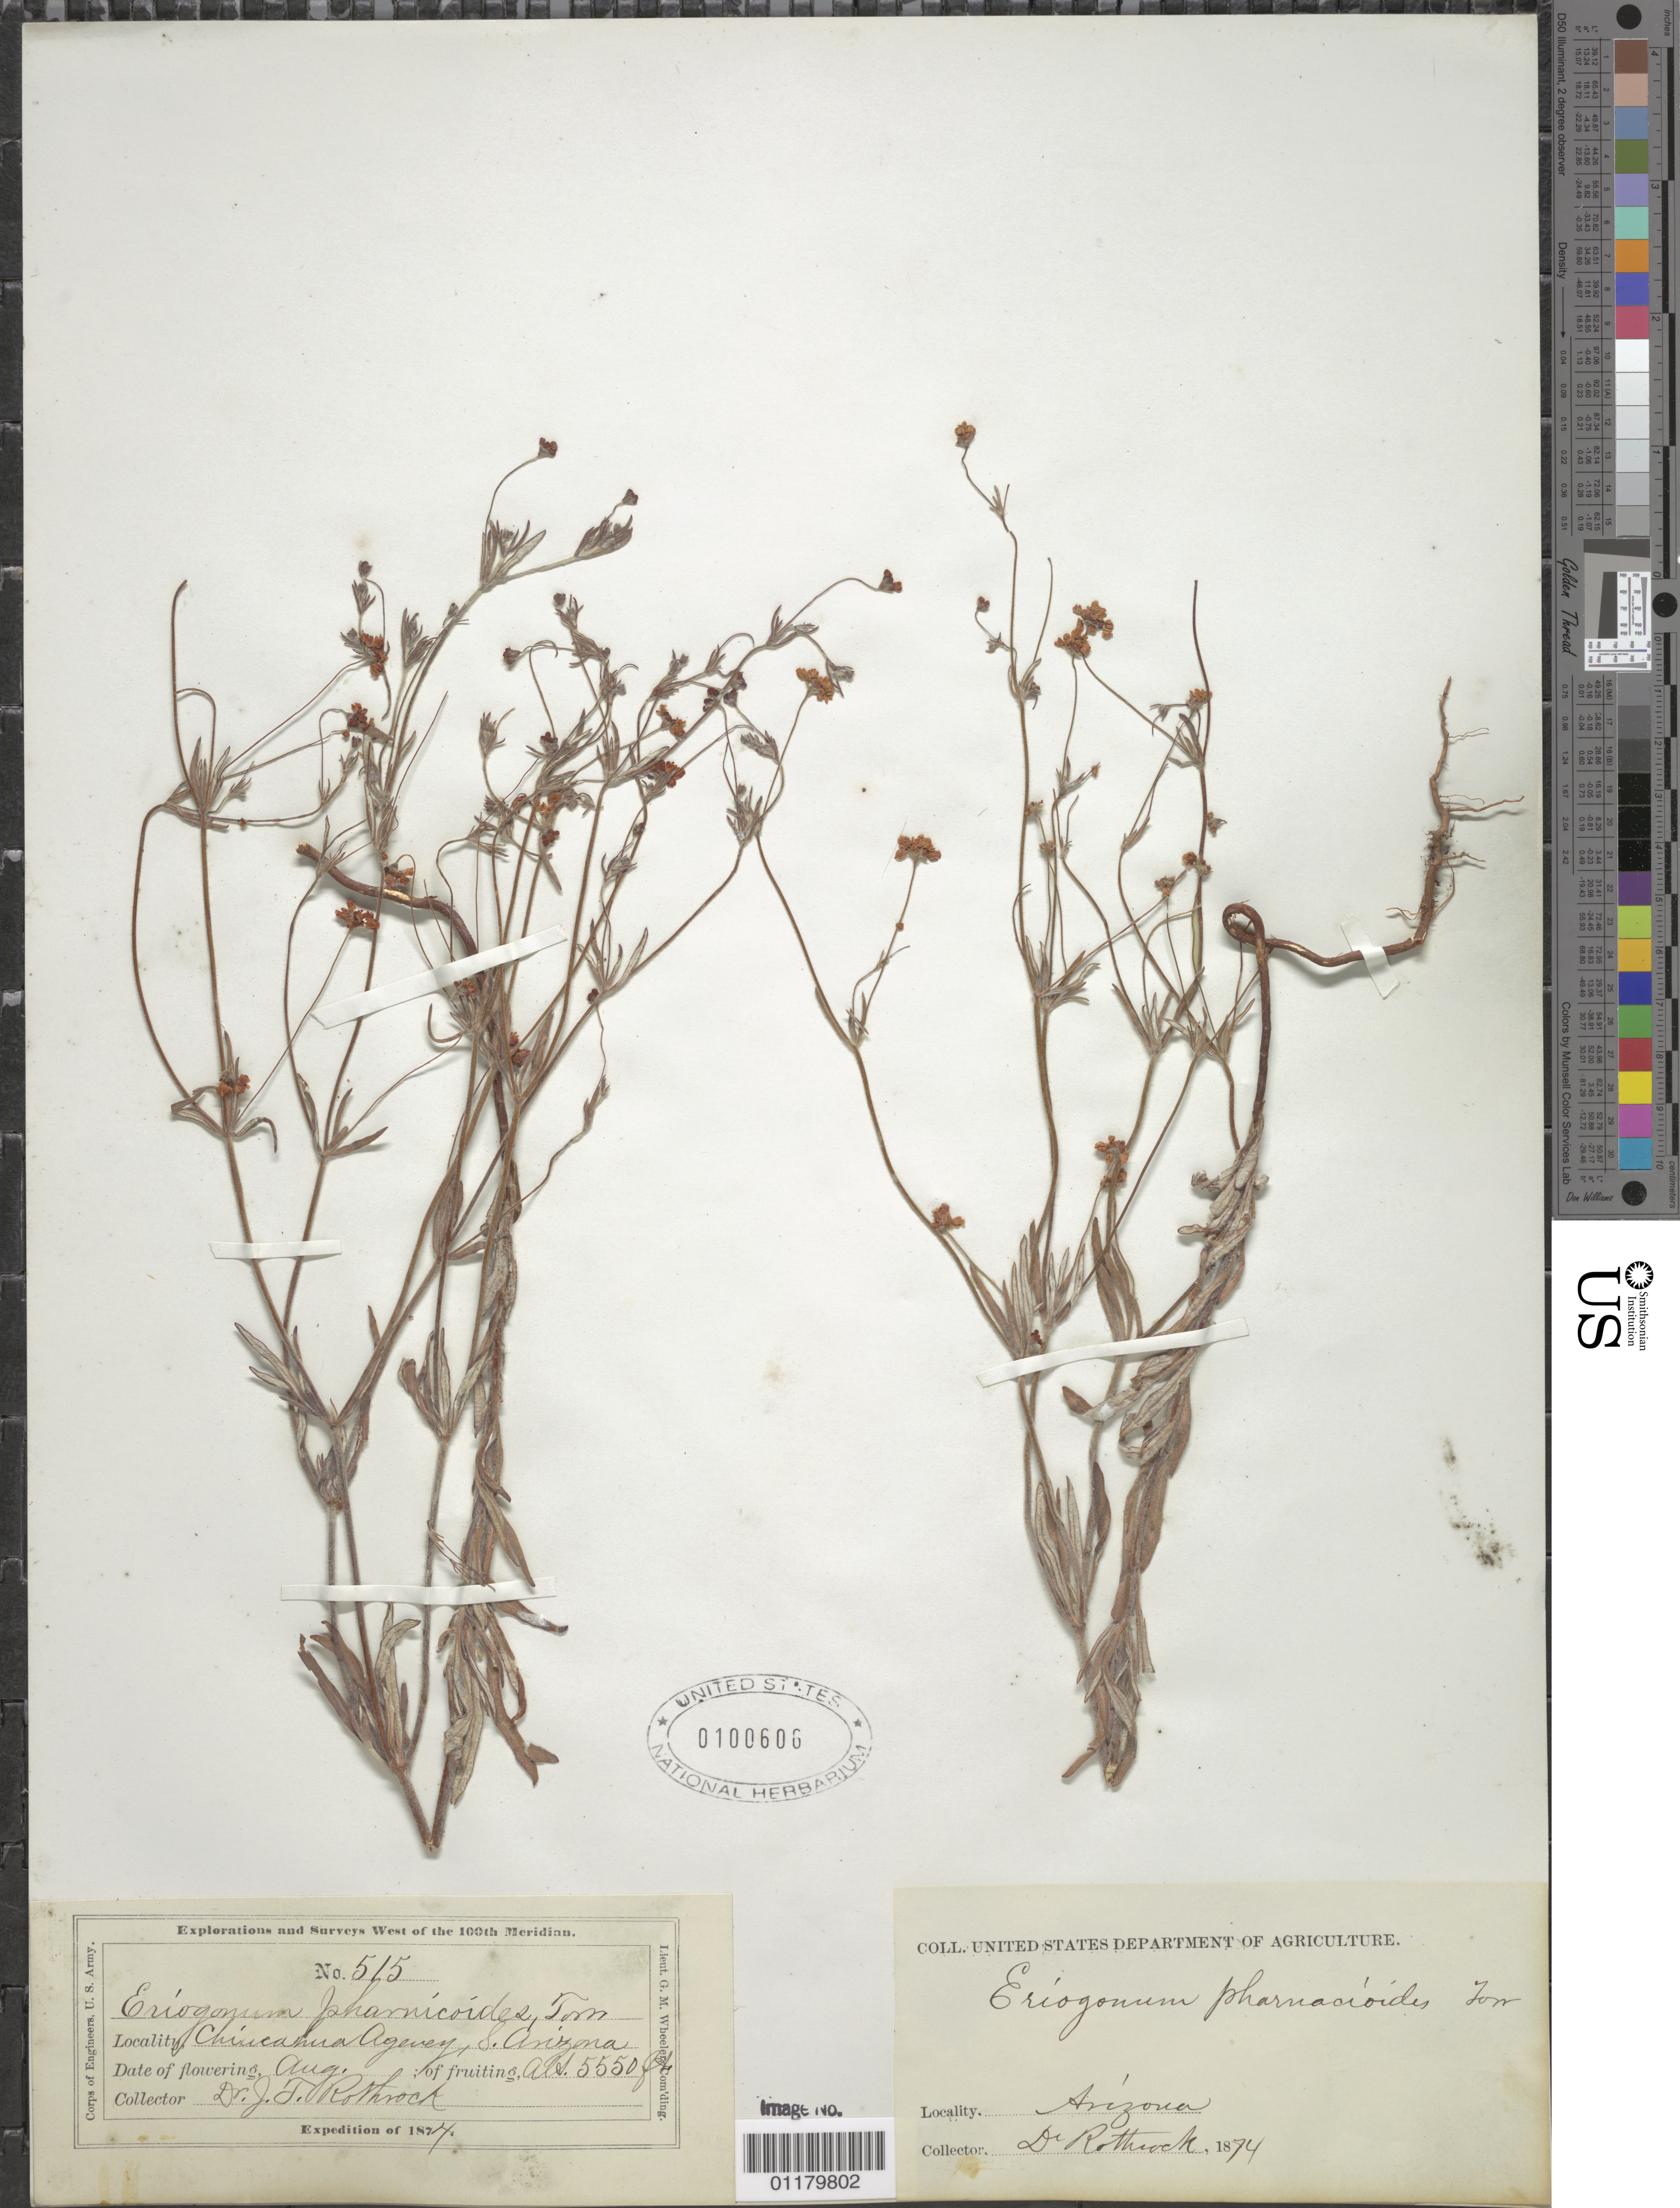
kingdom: Plantae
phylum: Tracheophyta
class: Magnoliopsida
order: Caryophyllales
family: Polygonaceae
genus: Eriogonum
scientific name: Eriogonum pharnaceoides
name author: Torr.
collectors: J. T. Rothrock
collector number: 515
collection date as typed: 1874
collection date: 1874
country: United States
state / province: Arizona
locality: Chiricahua Agency, S. Arizona.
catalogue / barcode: US 100606